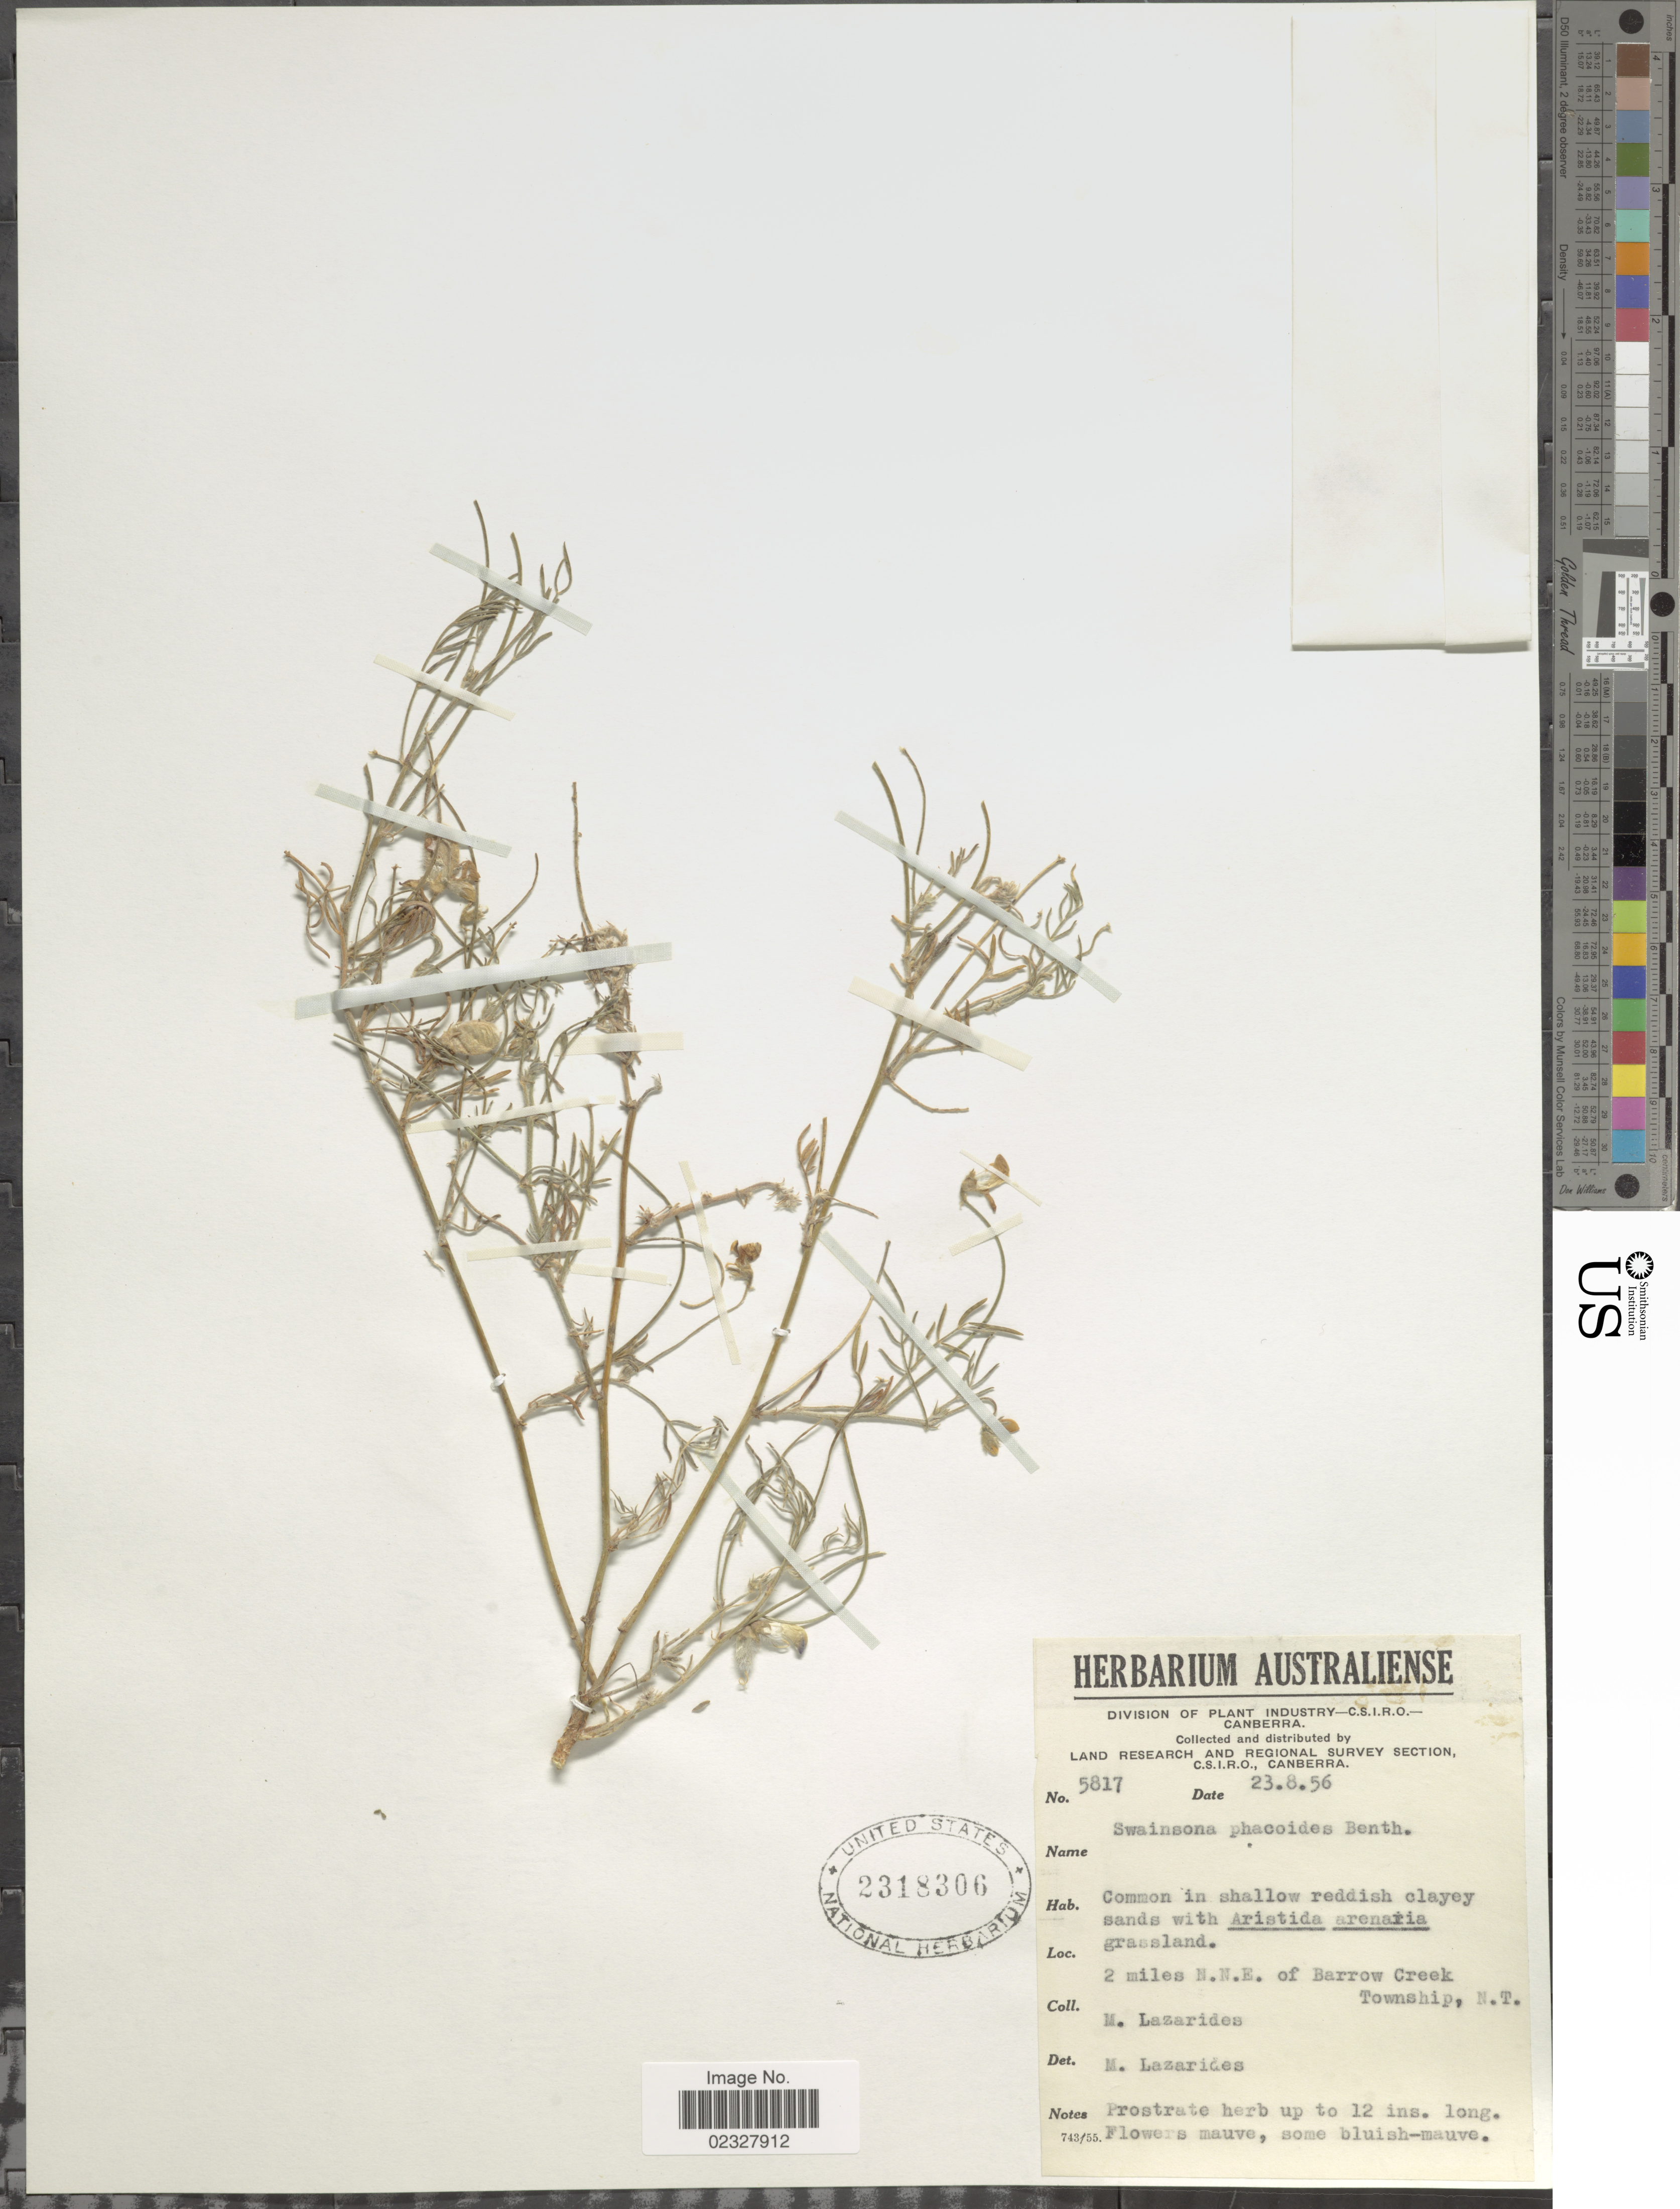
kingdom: Plantae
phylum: Tracheophyta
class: Magnoliopsida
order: Fabales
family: Fabaceae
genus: Swainsona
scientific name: Swainsona phacoides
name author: Benth.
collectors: M. Lazarides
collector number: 5817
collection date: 1956-08-23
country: Australia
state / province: Northern Territory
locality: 2 miles N.N.E of Barrow Creek Township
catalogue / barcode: US 2318306